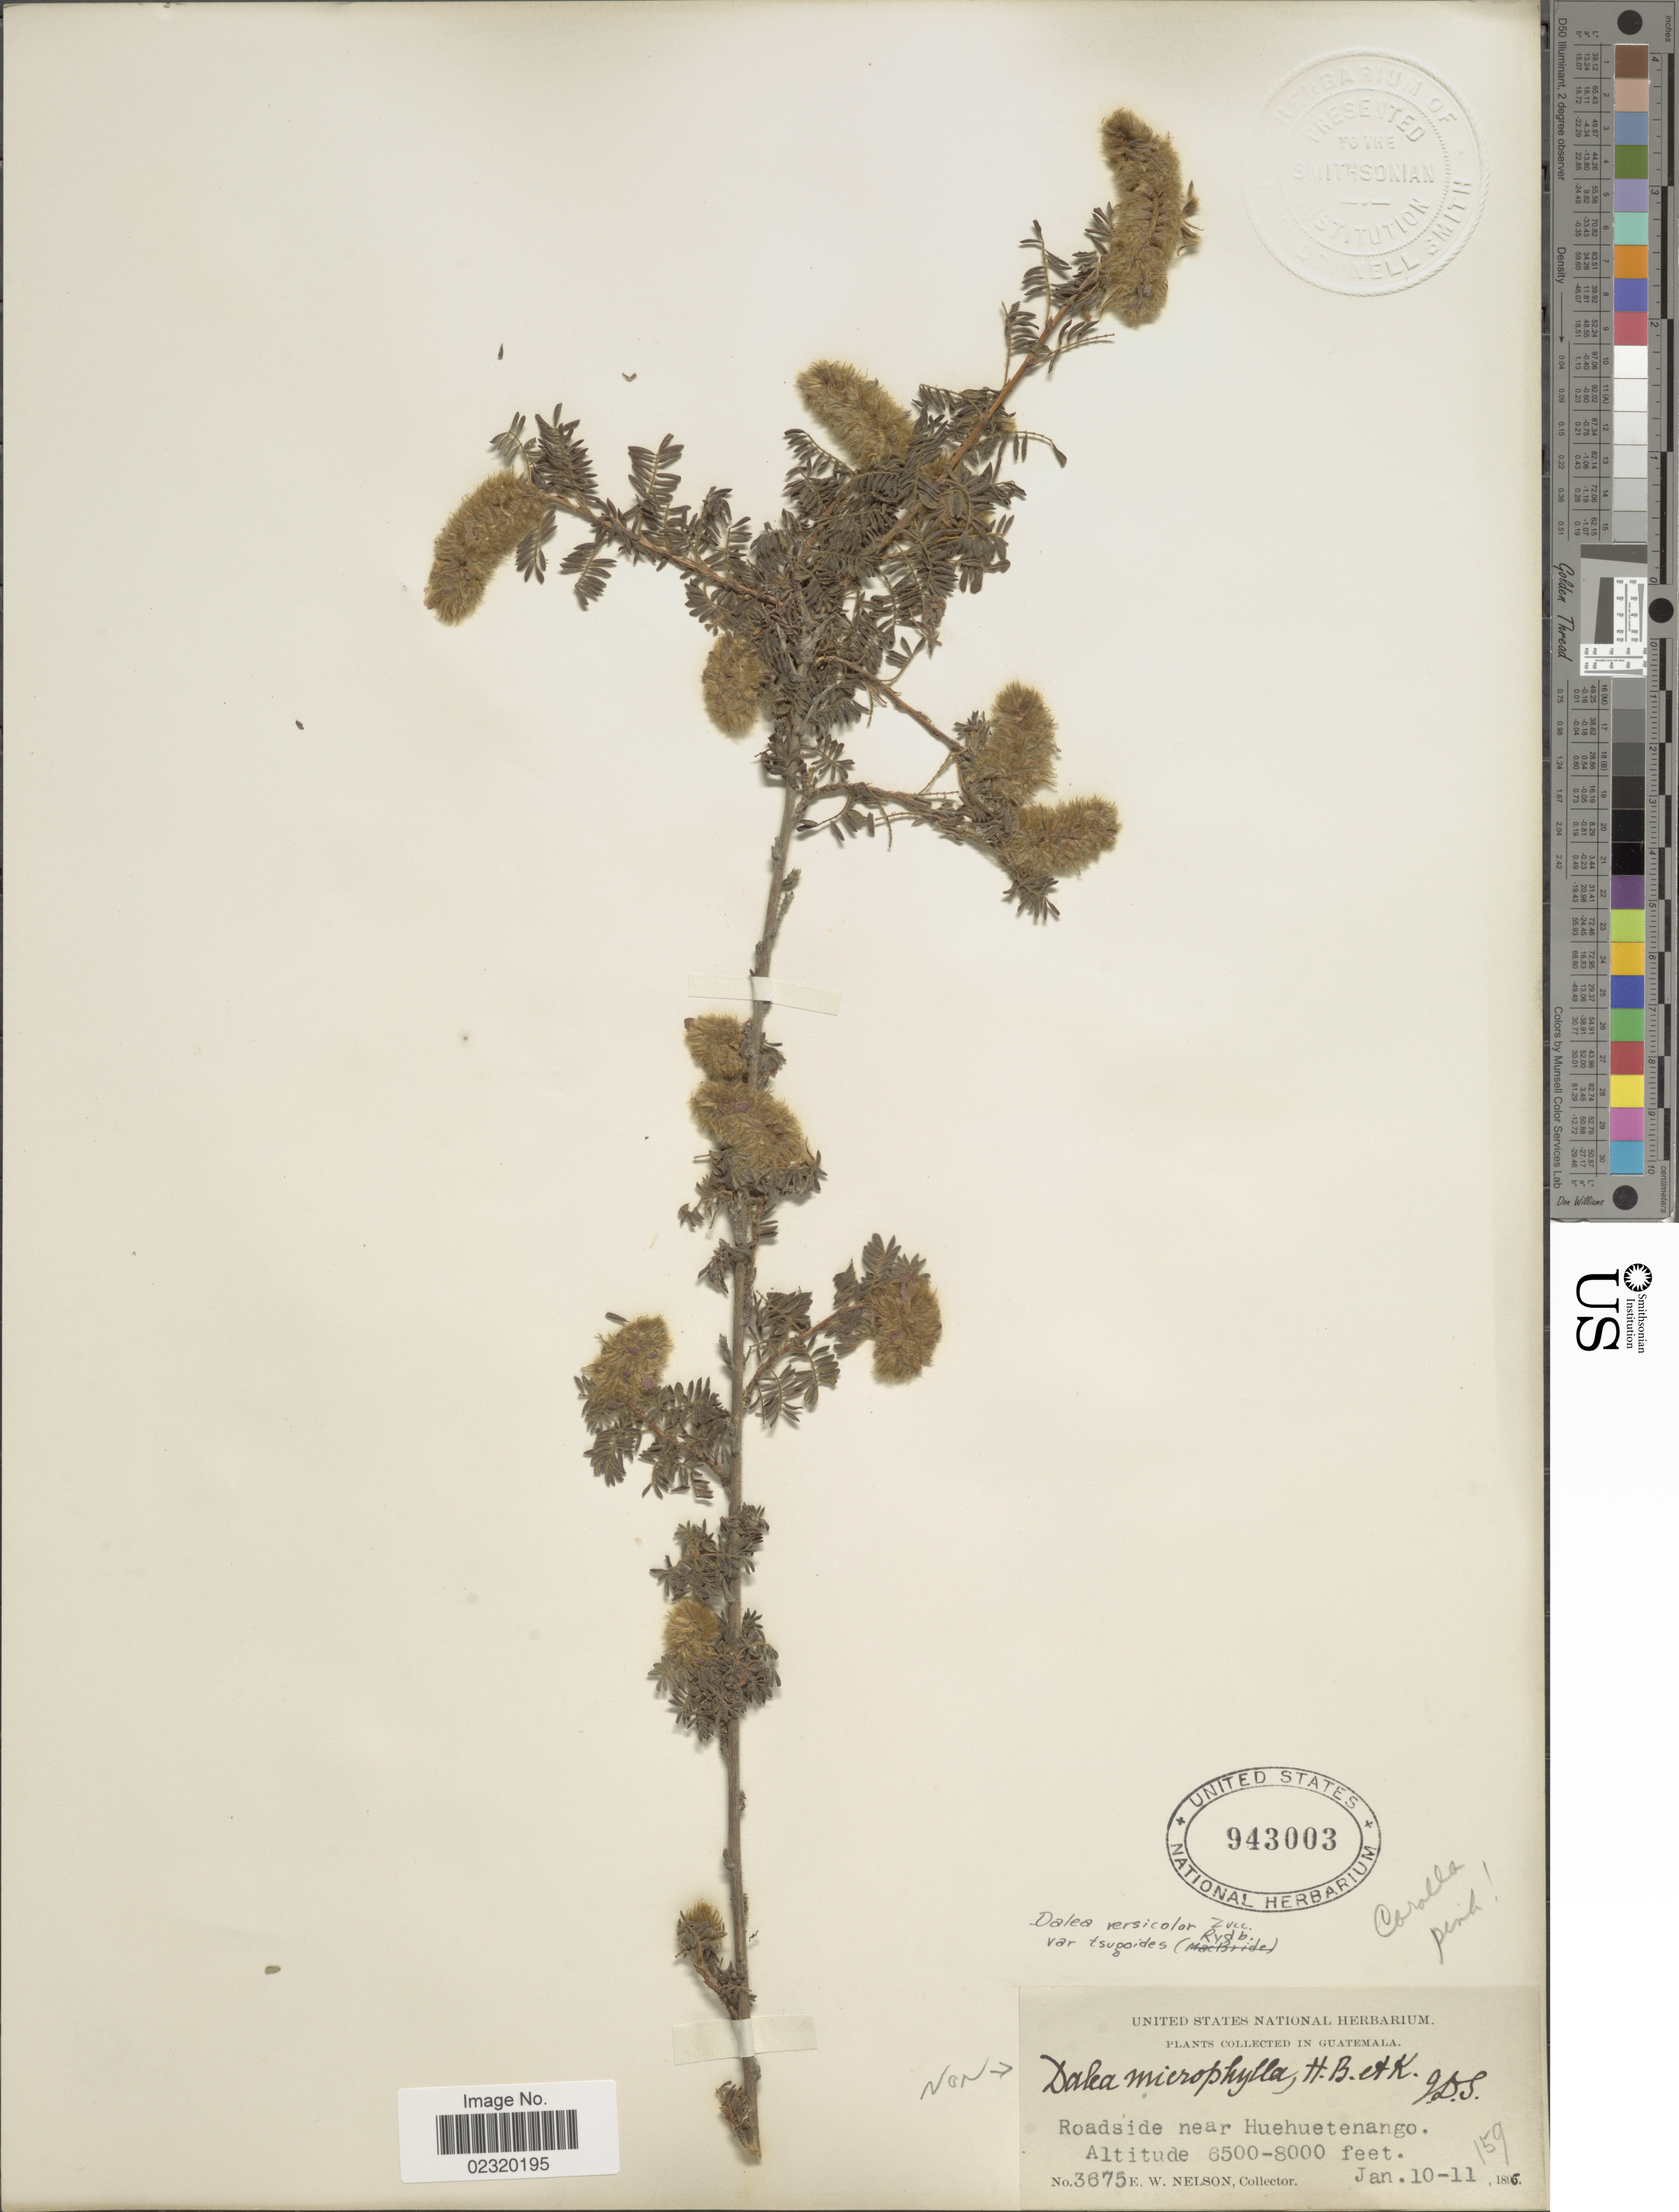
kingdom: Plantae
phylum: Tracheophyta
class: Magnoliopsida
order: Fabales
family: Fabaceae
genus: Dalea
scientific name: Dalea versicolor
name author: Zucc.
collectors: E. W. Nelson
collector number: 3675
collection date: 1895-01-10/1895-01-11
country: Guatemala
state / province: Huehuetenango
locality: Roadside near Huehuetenango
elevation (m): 1981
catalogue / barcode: US 943003